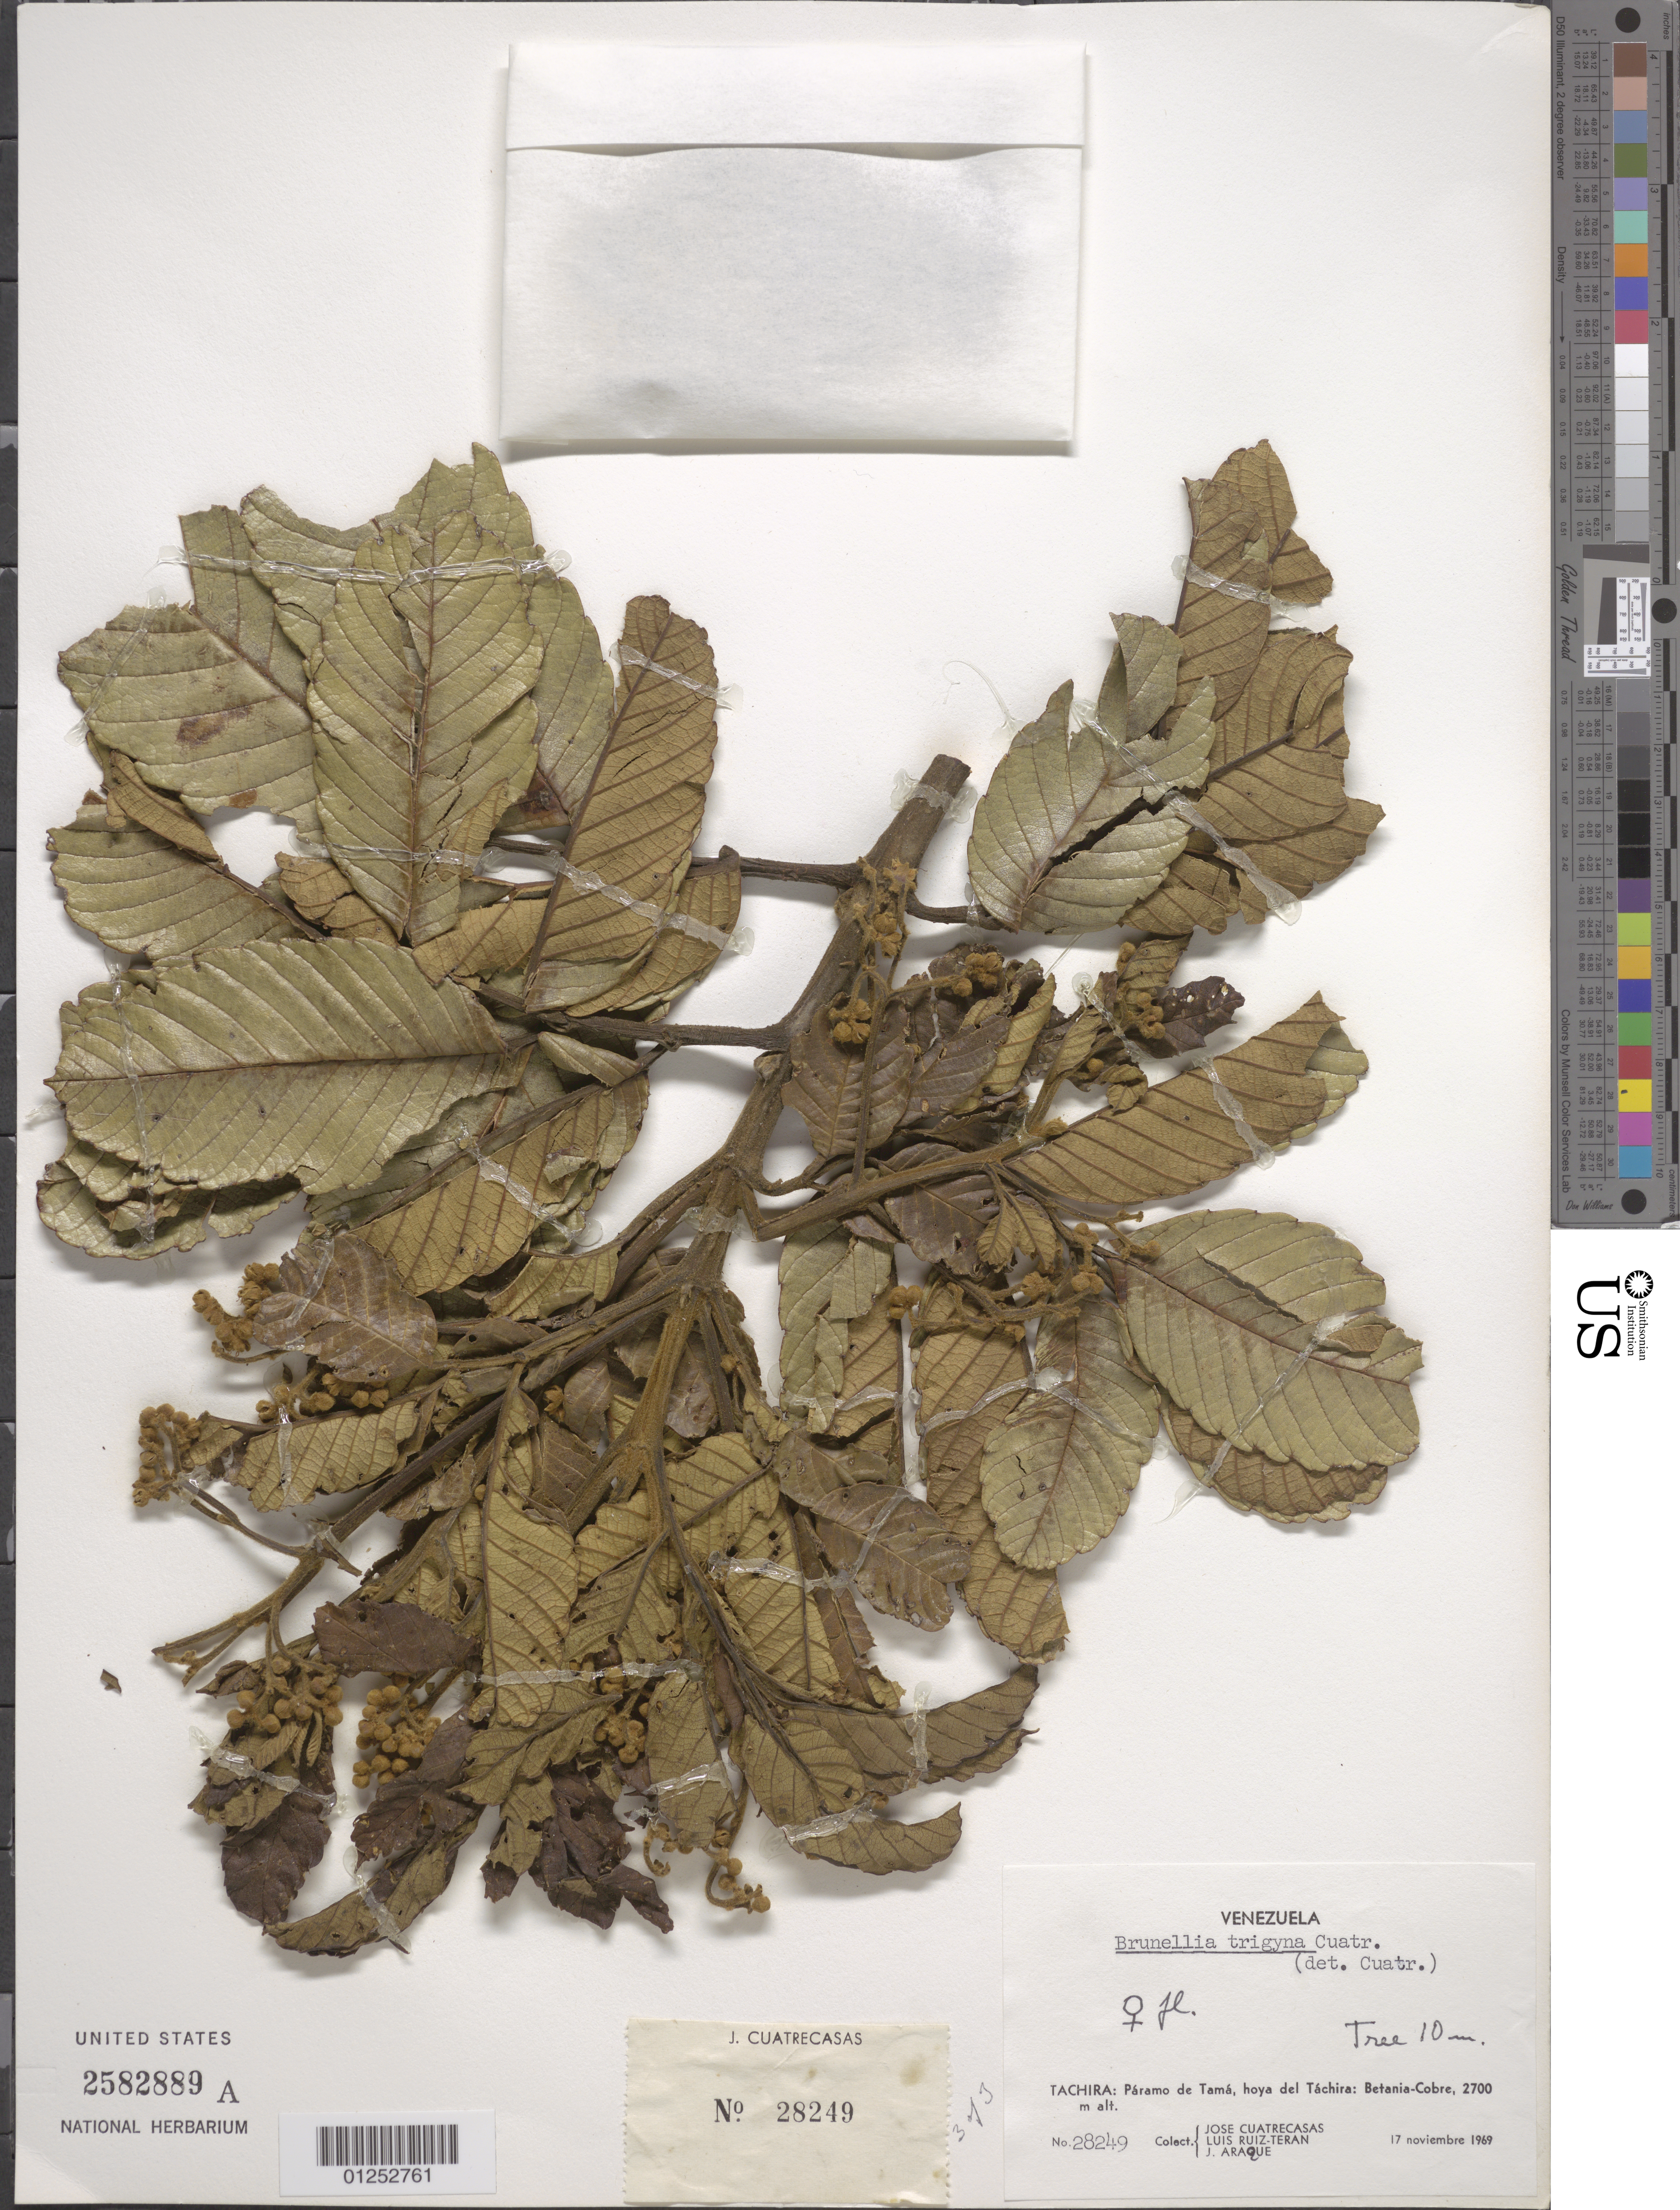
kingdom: Plantae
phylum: Tracheophyta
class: Magnoliopsida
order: Oxalidales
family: Brunelliaceae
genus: Brunellia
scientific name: Brunellia trigyna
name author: Cuatrec.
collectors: J. Cuatrecasas, L. E. Ruíz-Terán & J. Araque Molina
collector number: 28249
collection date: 1969-11-17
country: Venezuela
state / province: Táchira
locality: Paramo de Tama, hoya del Tachira: Betania-Cobre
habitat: Paramo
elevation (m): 2700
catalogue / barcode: US 2582889A